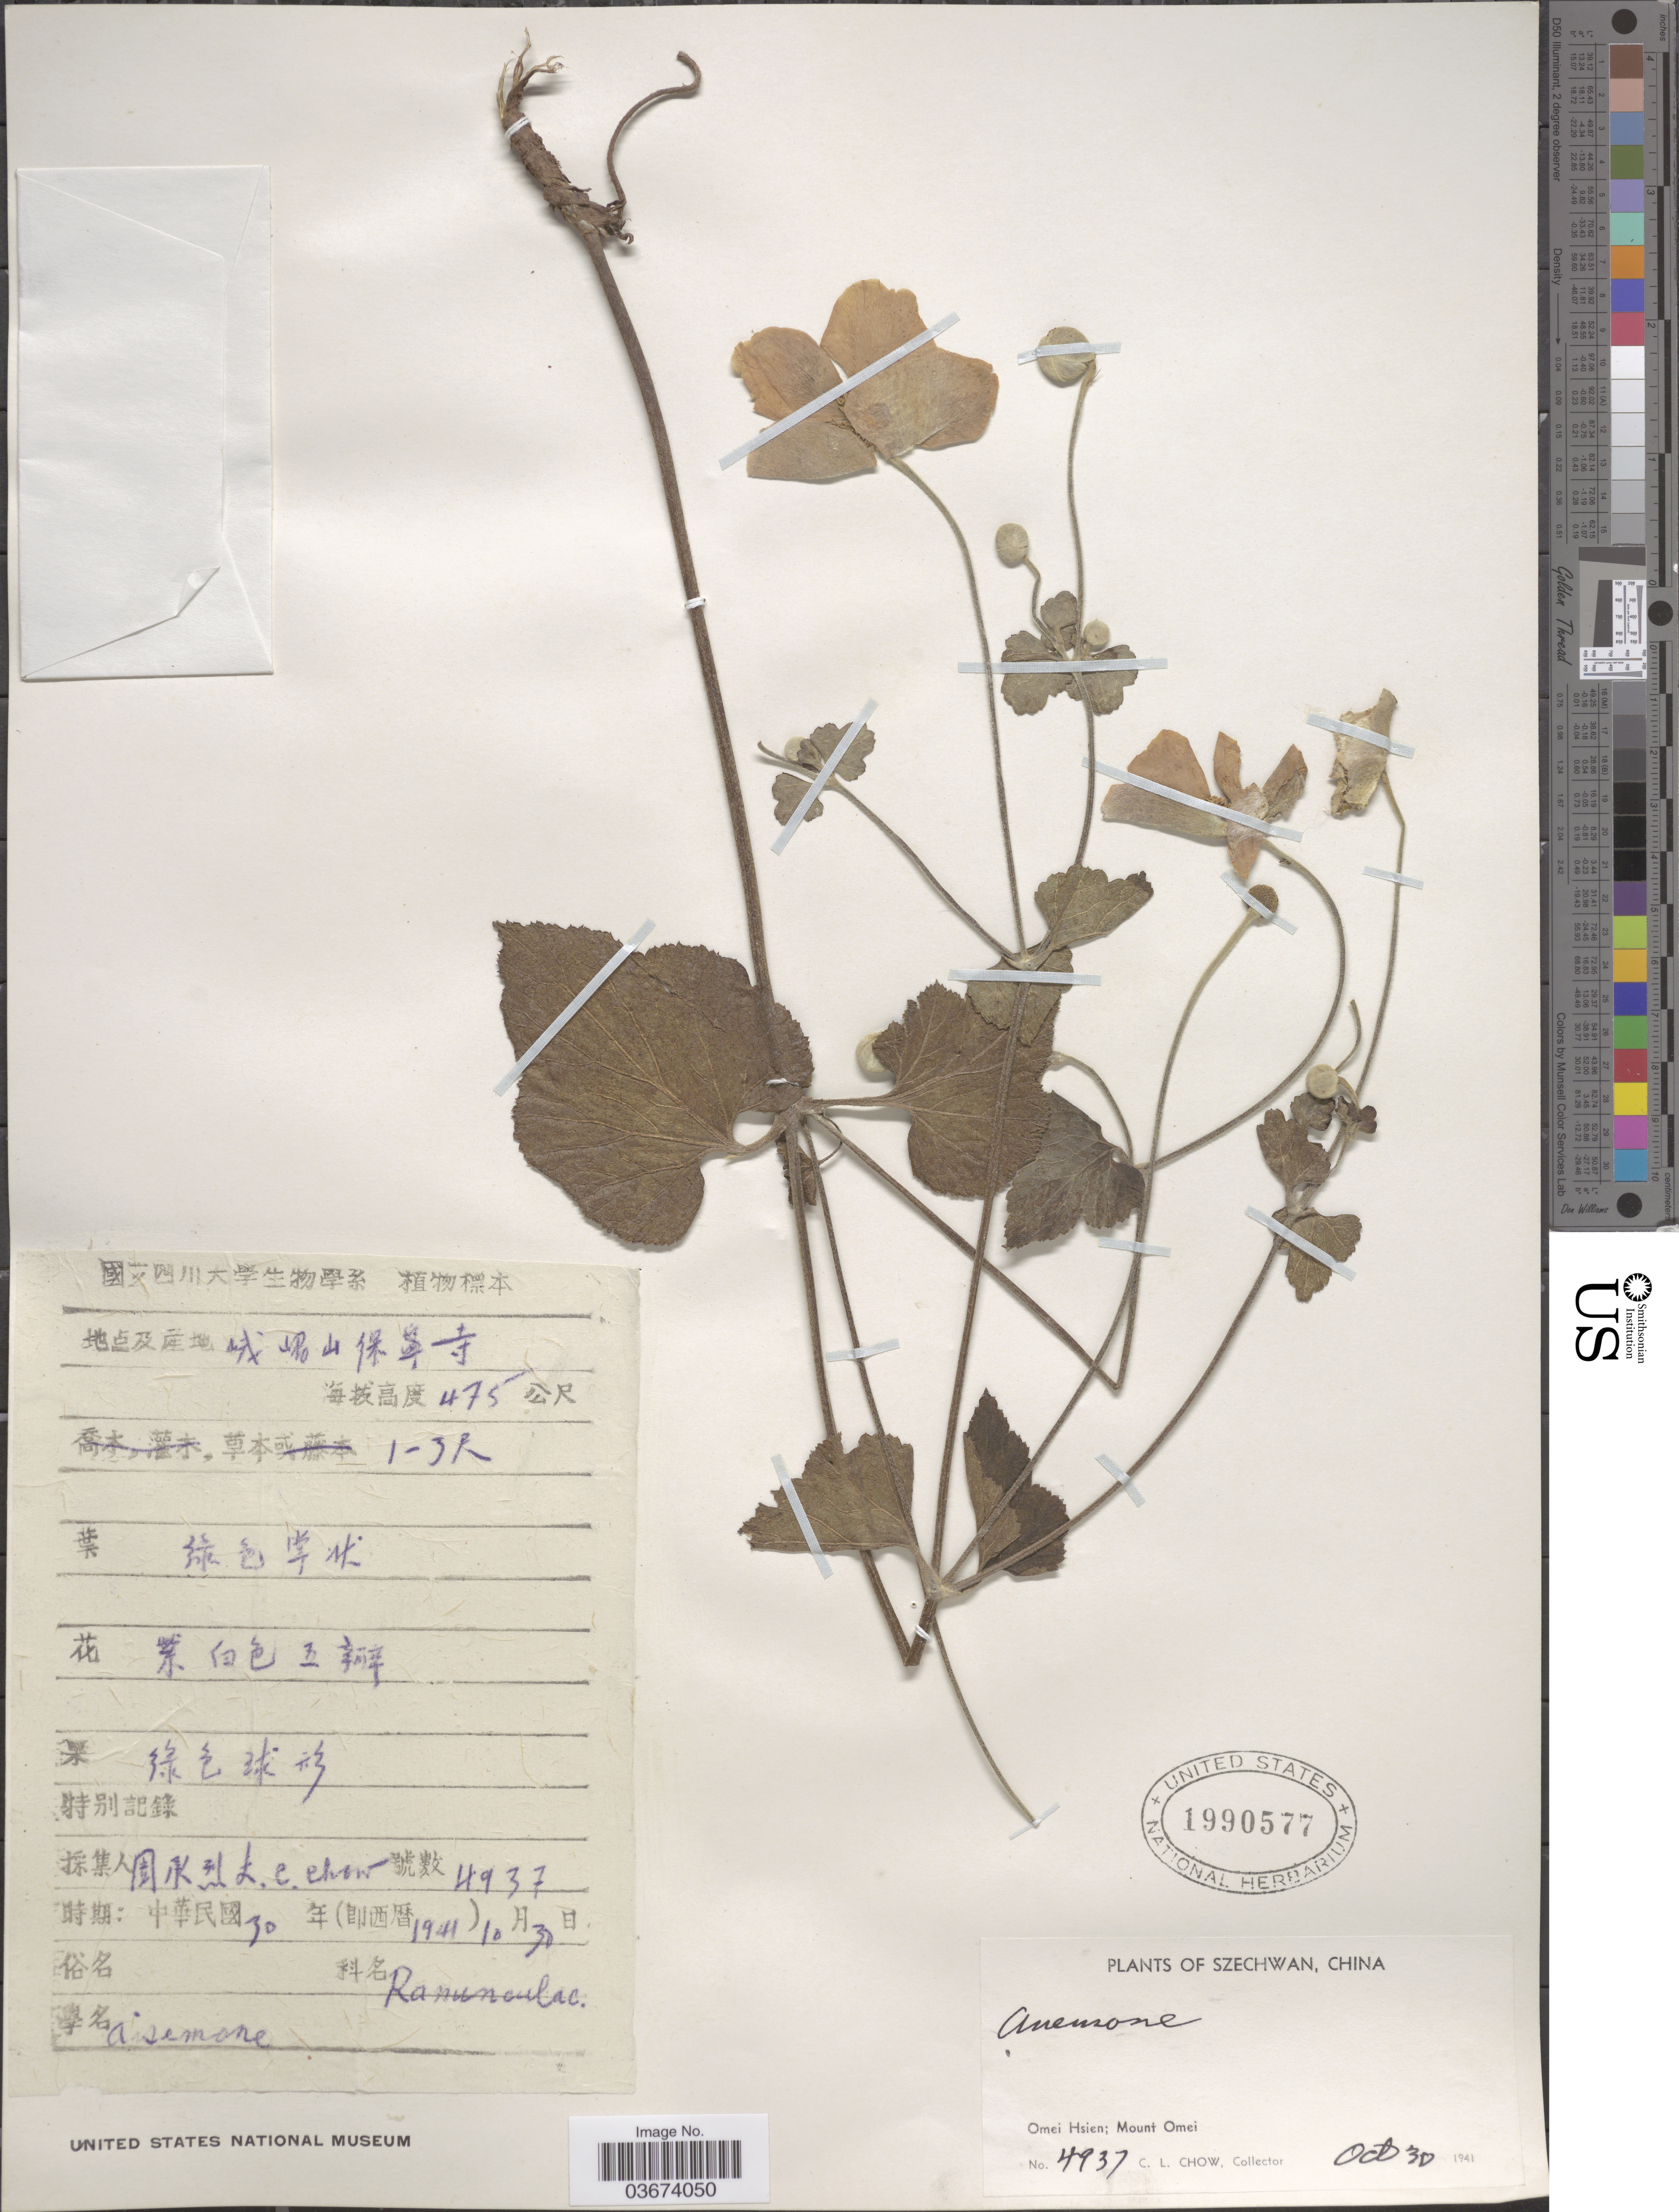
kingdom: Plantae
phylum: Tracheophyta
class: Magnoliopsida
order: Ranunculales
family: Ranunculaceae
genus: Anemone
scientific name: Anemone sp.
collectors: C. Chow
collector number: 4937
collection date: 1941-10-30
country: China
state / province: Sichuan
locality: Szechwan. Omei Hsien; Mount Omei.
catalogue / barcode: US 1990577